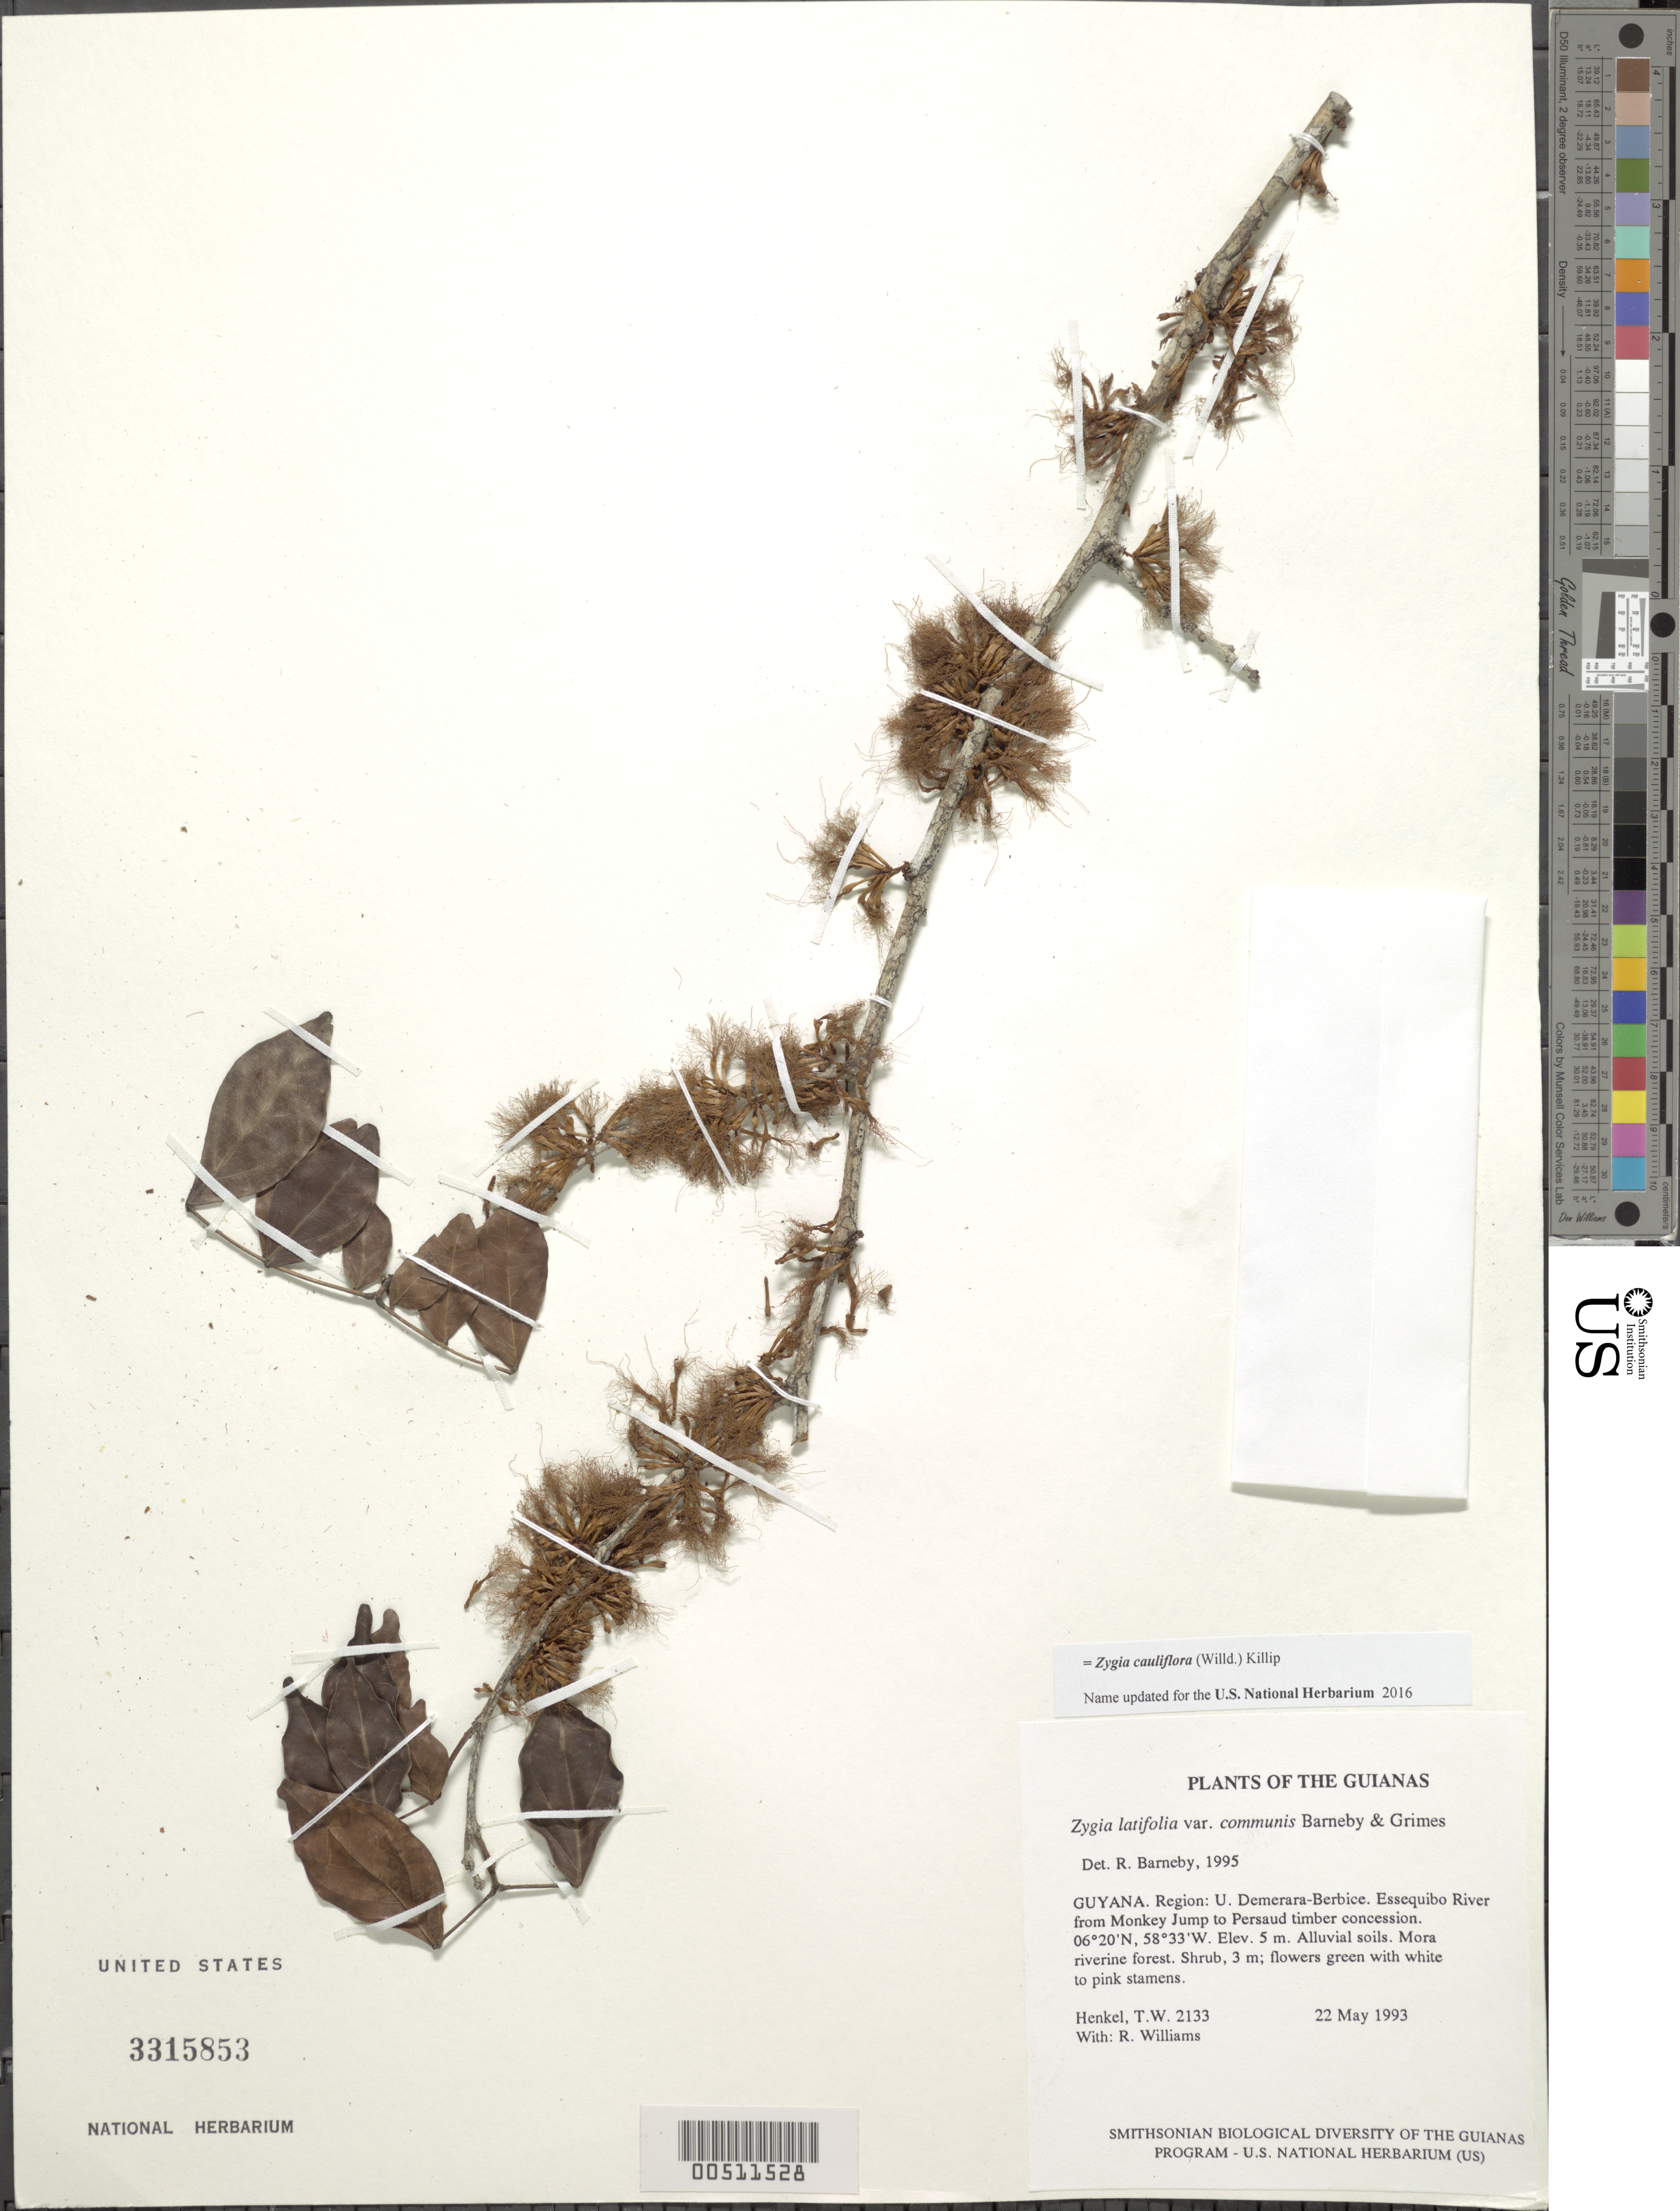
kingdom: Plantae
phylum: Tracheophyta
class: Magnoliopsida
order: Fabales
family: Fabaceae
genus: Zygia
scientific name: Zygia cauliflora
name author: (Willd.) Killip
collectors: T. Henkel & R. Williams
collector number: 2133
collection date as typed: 22 May 1993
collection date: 1993-05-22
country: Guyana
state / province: U. Demerara-Berbice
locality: Essequibo River from Monkey Jump to Persaud timber concession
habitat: Alluvial soils. Mora riverine forest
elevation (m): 5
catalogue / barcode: US 3315853